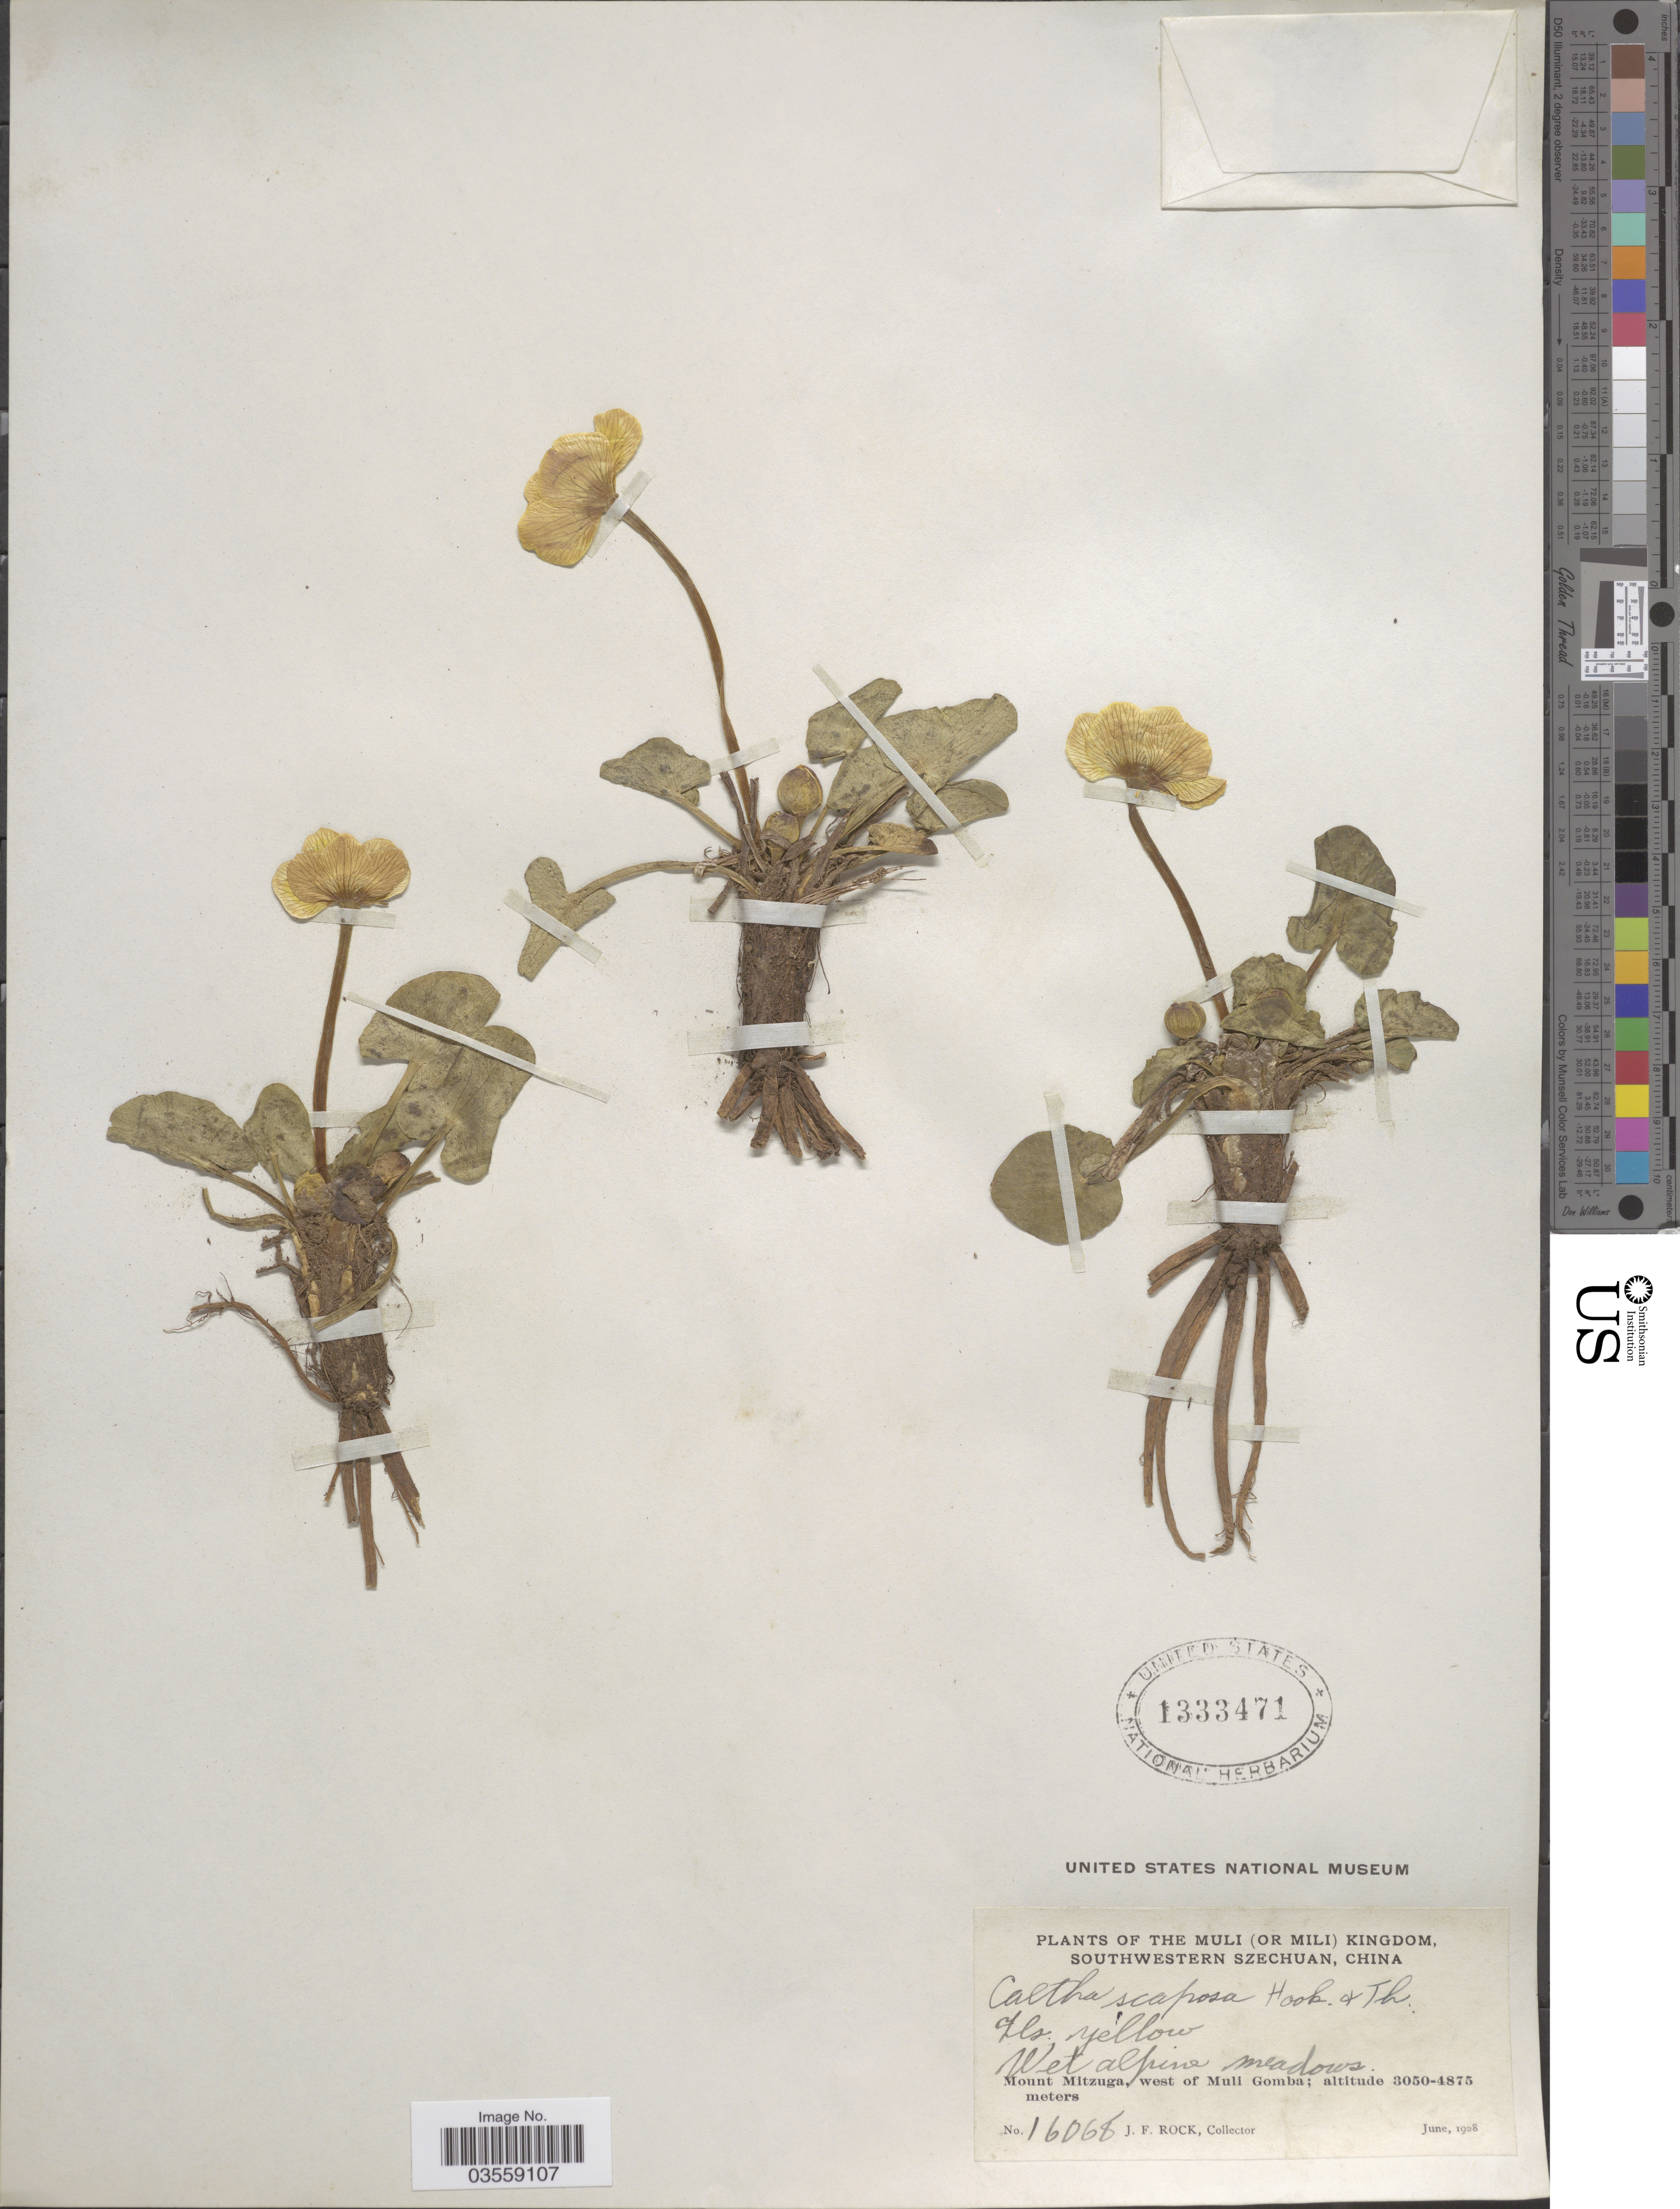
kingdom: Plantae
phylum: Tracheophyta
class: Magnoliopsida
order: Ranunculales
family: Ranunculaceae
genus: Caltha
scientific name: Caltha scaposa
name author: Hook. f. & Thoms.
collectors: J. Rock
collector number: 16068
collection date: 1928-06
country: China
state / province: Sichuan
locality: The Muli (Or Mili) Kingdom, Southwestern Szechuan. Mount Mitzuga, west of Muli Gomba.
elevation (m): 3050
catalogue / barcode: US 1333471